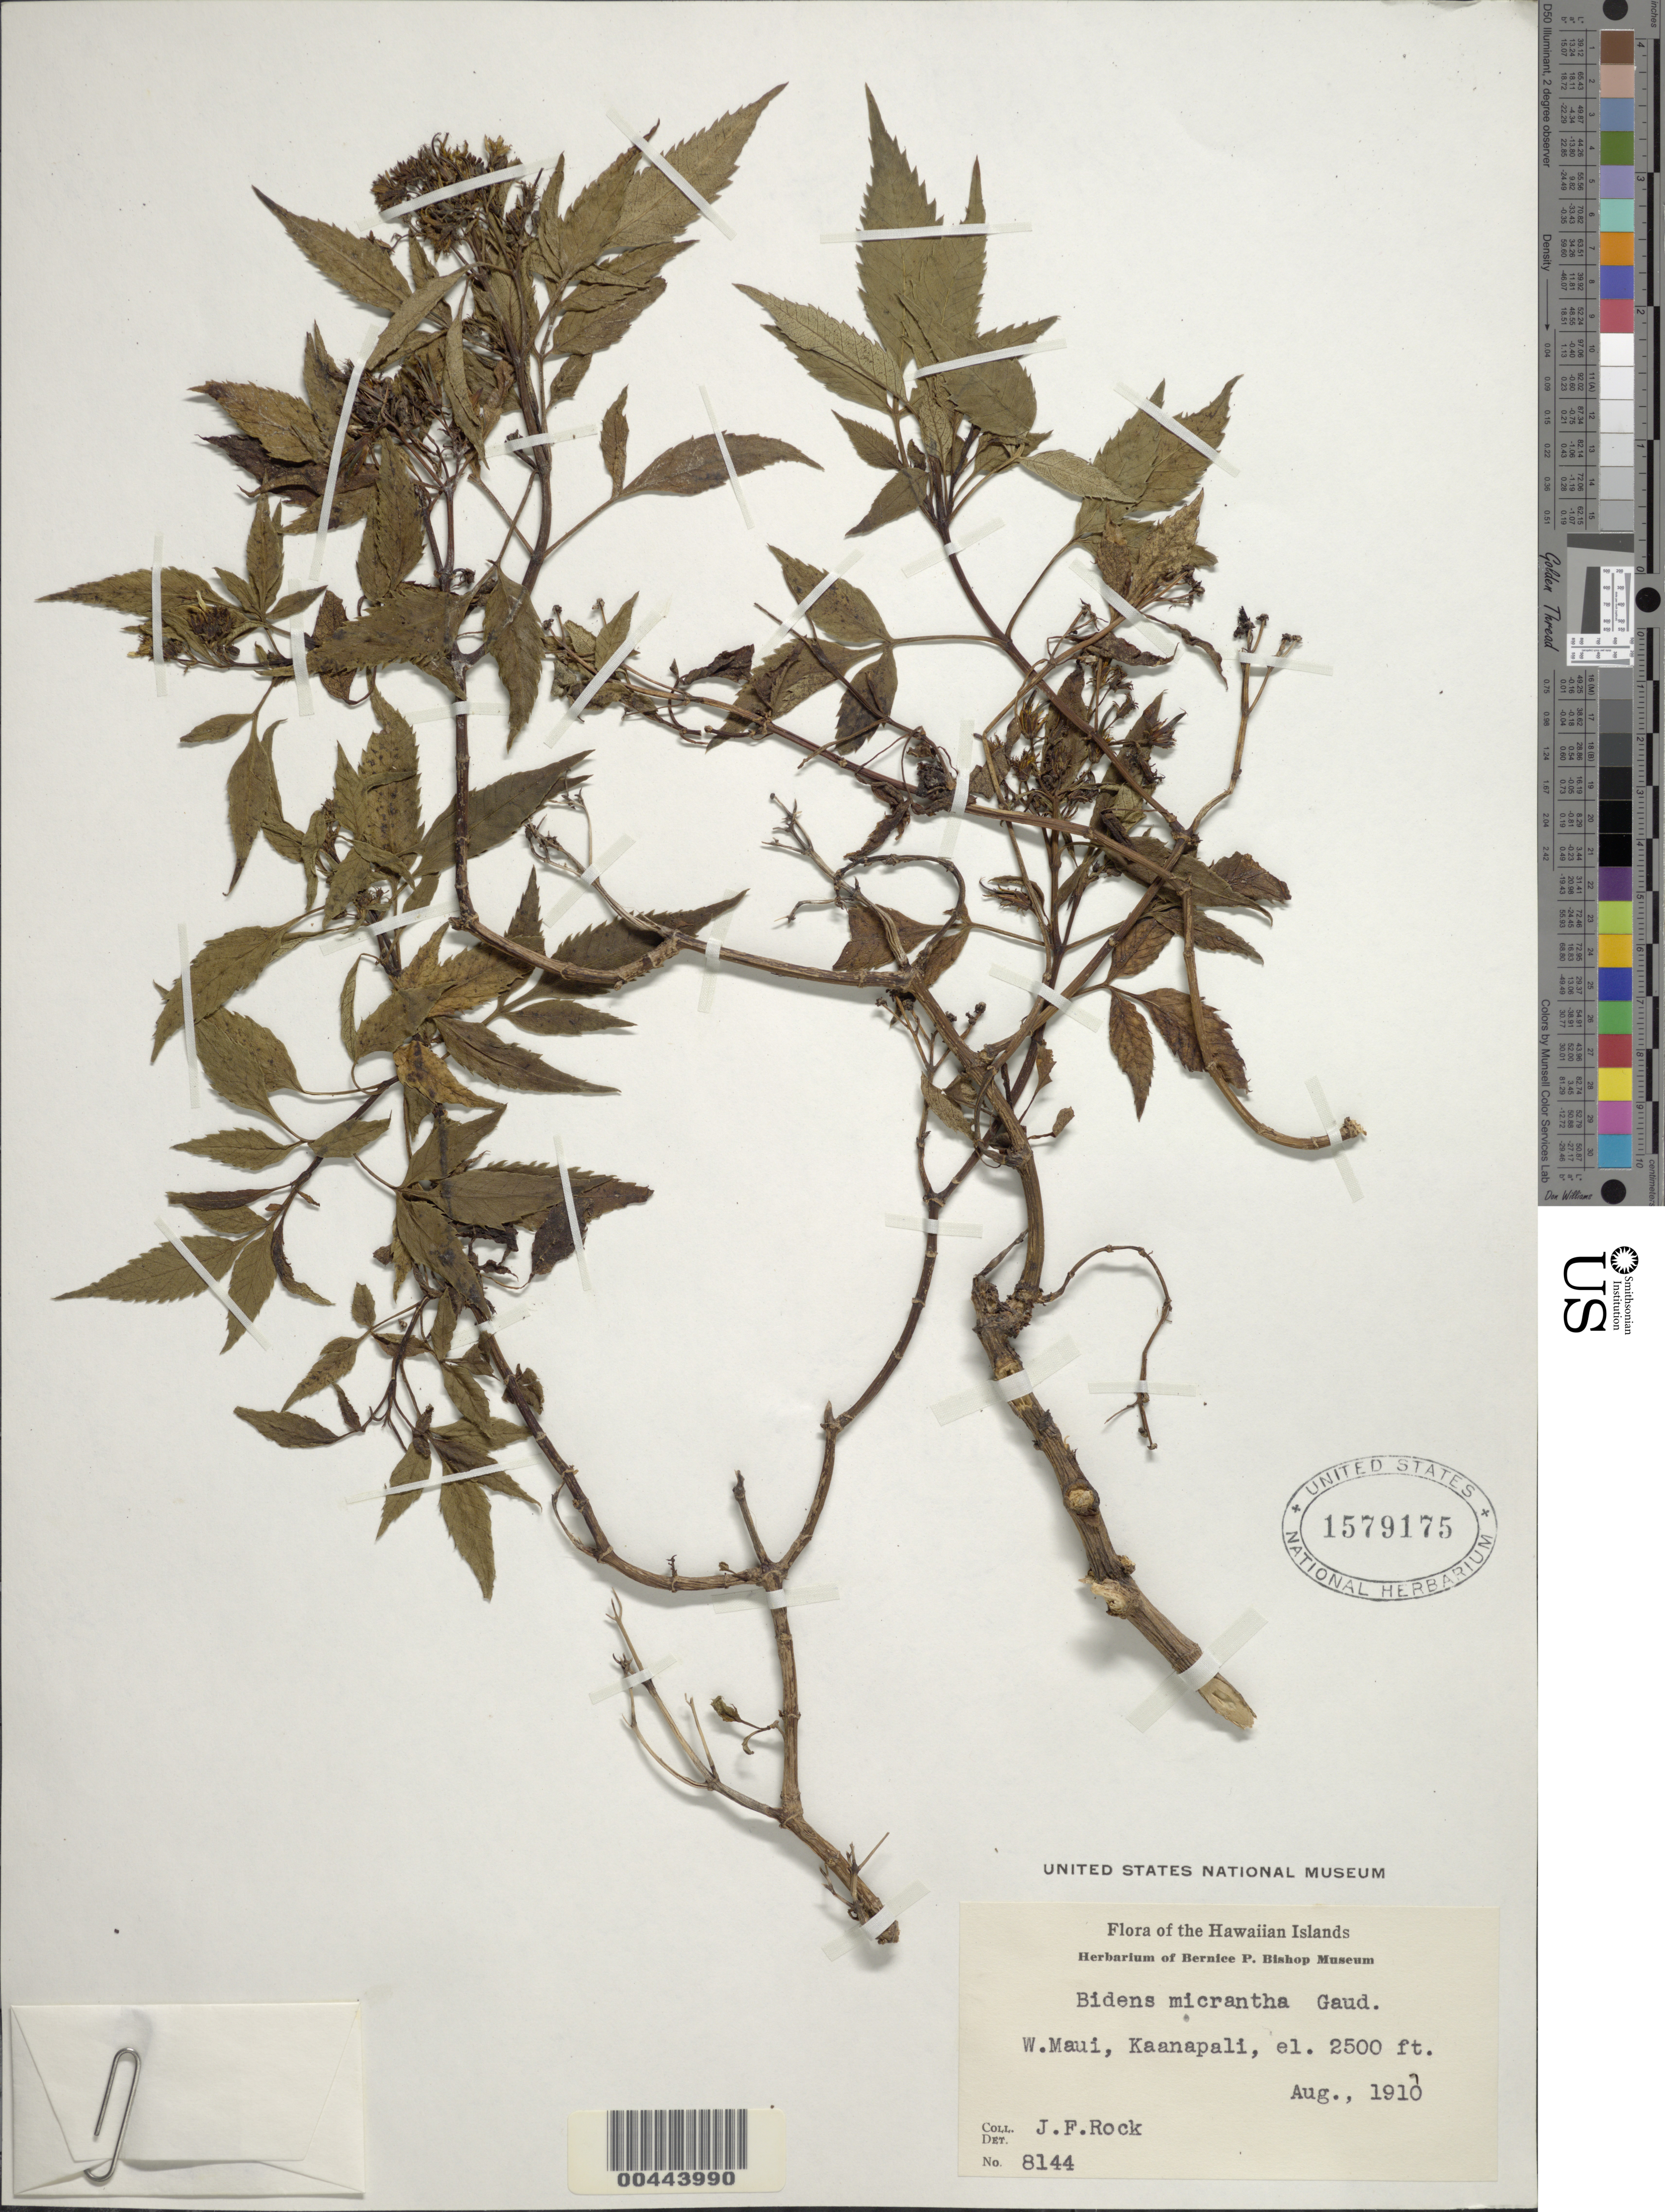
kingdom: Plantae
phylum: Tracheophyta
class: Magnoliopsida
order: Asterales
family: Asteraceae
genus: Bidens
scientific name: Bidens micrantha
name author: Gaudich. ex Cass.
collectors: J. F. Rock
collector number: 8144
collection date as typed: Aug 1910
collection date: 1910-08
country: United States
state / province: Hawaii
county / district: Maui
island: Maui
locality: W Maui, Kaanapali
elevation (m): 762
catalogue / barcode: US 1579175